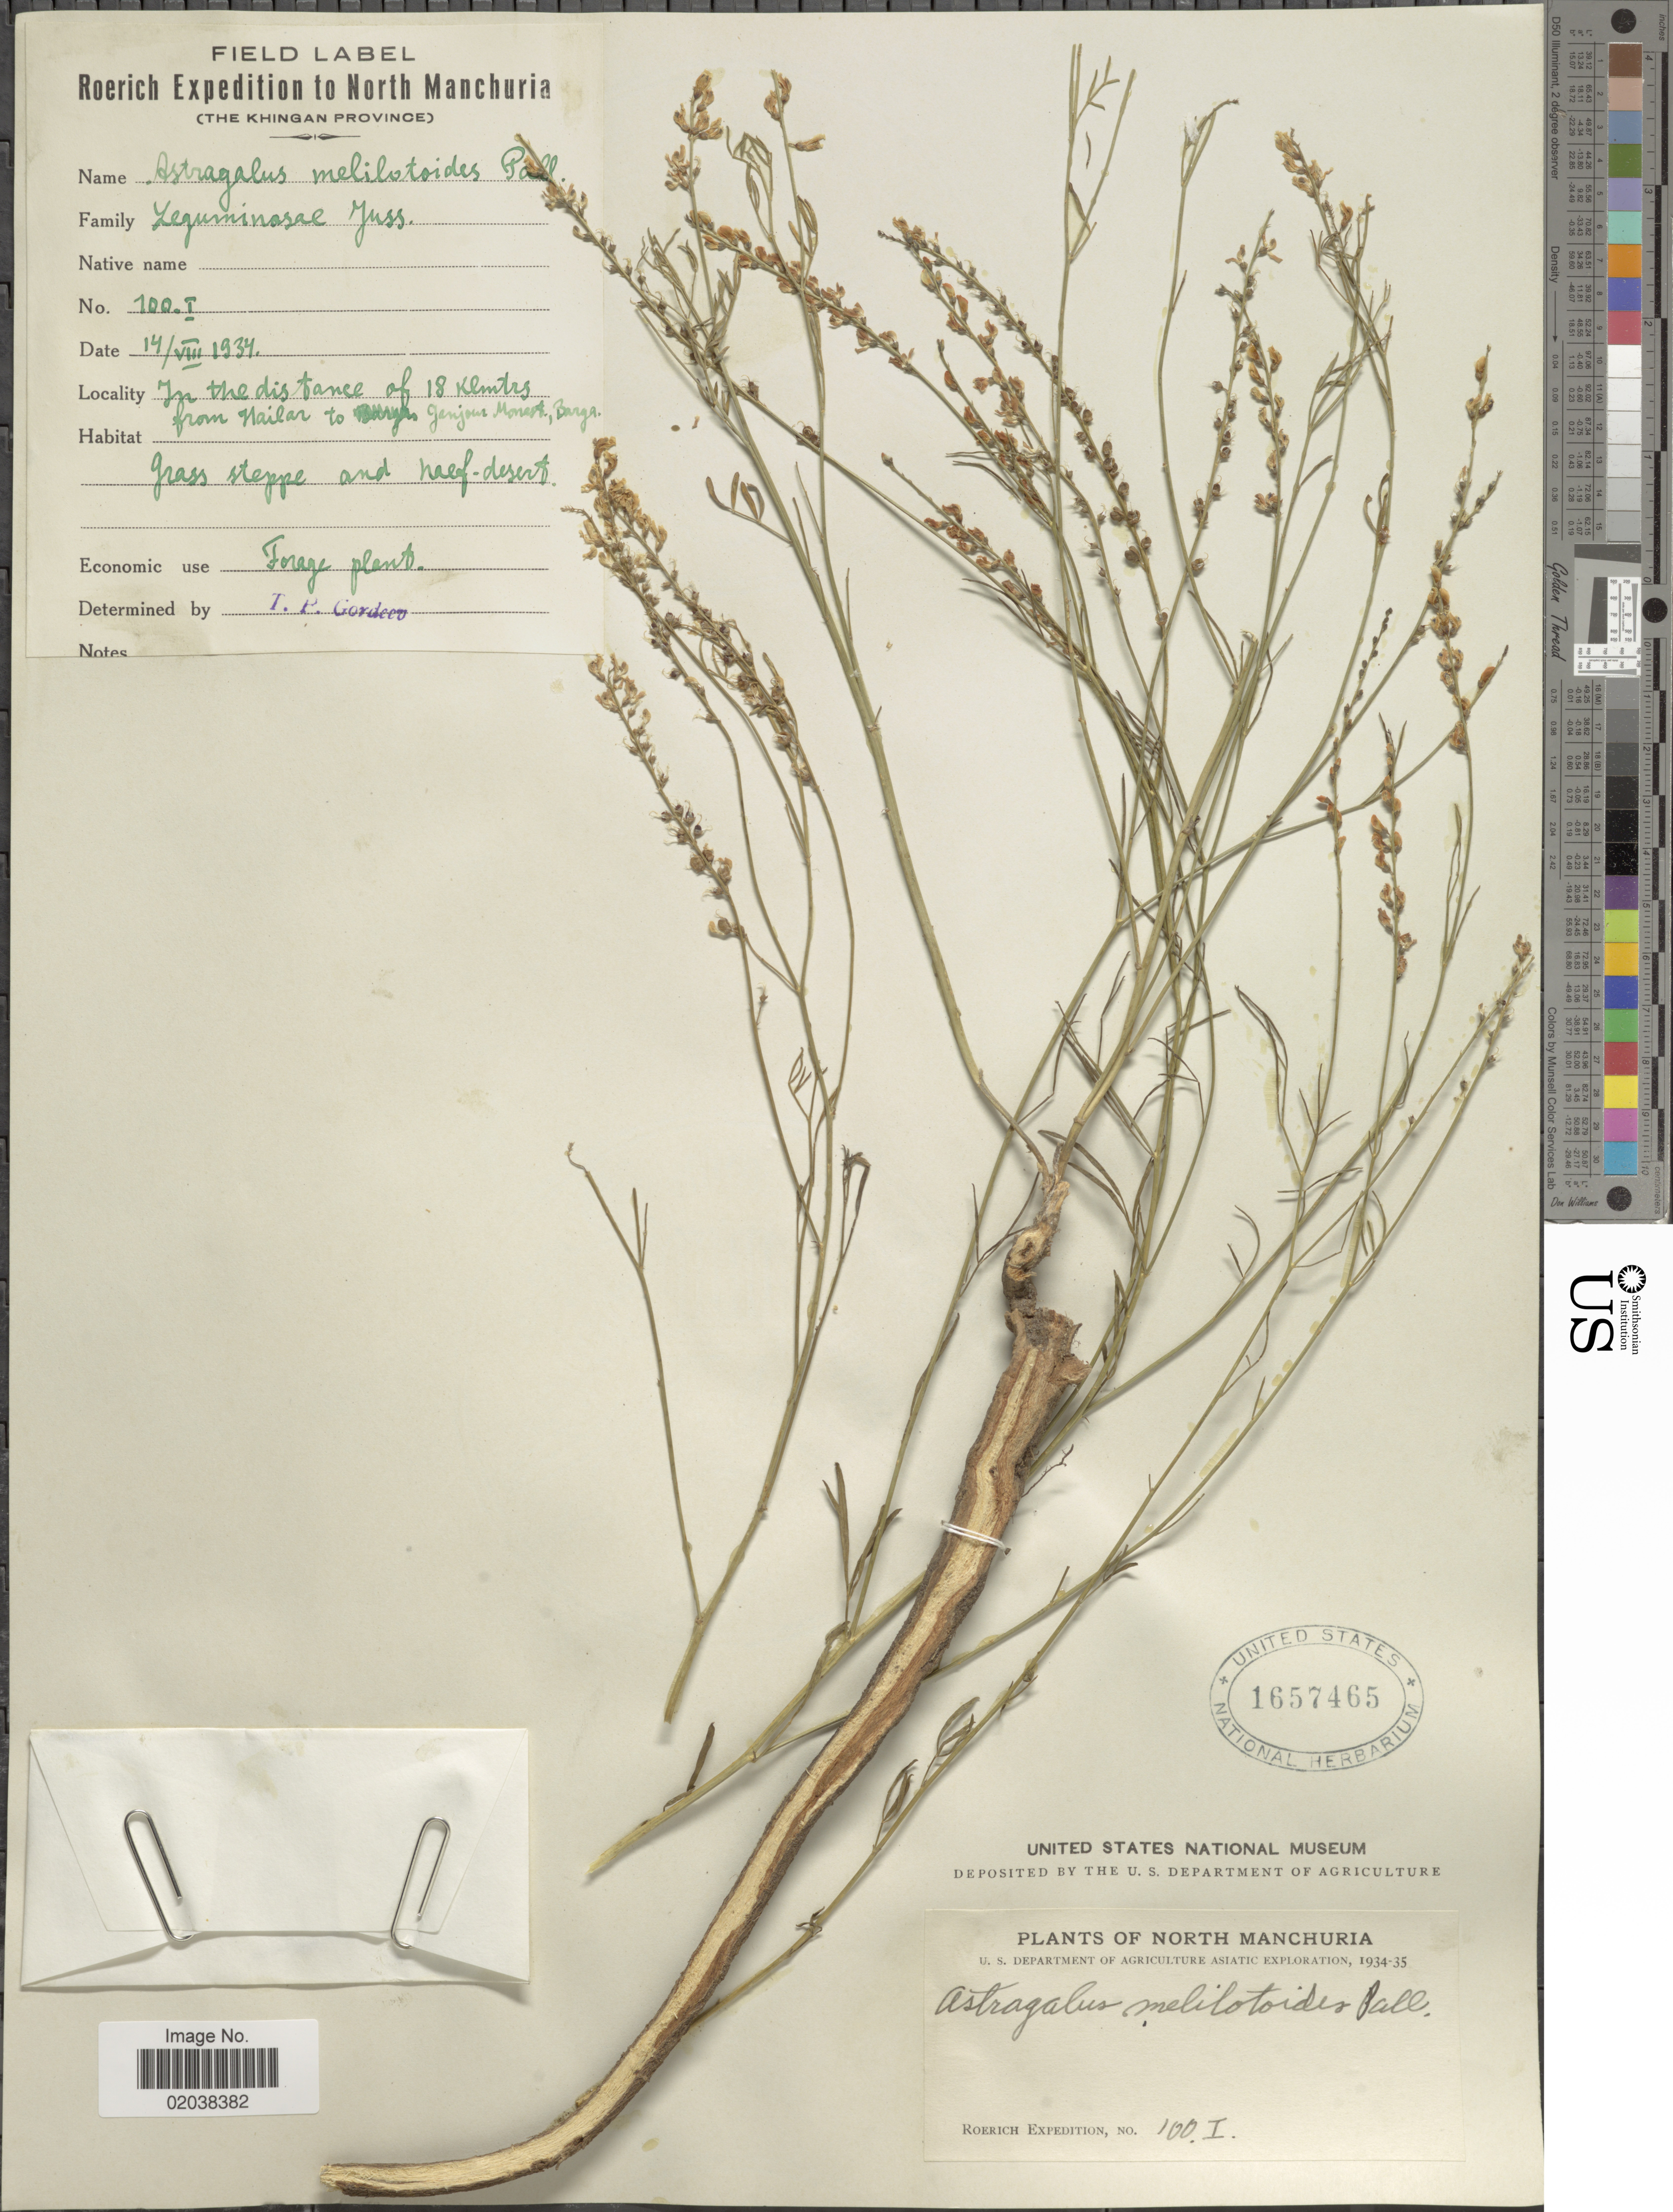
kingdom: Plantae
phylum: Tracheophyta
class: Magnoliopsida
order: Fabales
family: Fabaceae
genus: Astragalus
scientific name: Astragalus melilotoides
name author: Pall.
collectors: Roerich Expedition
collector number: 100I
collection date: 1934-08-14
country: China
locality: North Manchuria. The Khingan Province. In the distance of 18 klmtrs from Nailar to Ganjour Monest, Barga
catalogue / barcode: US 1657465